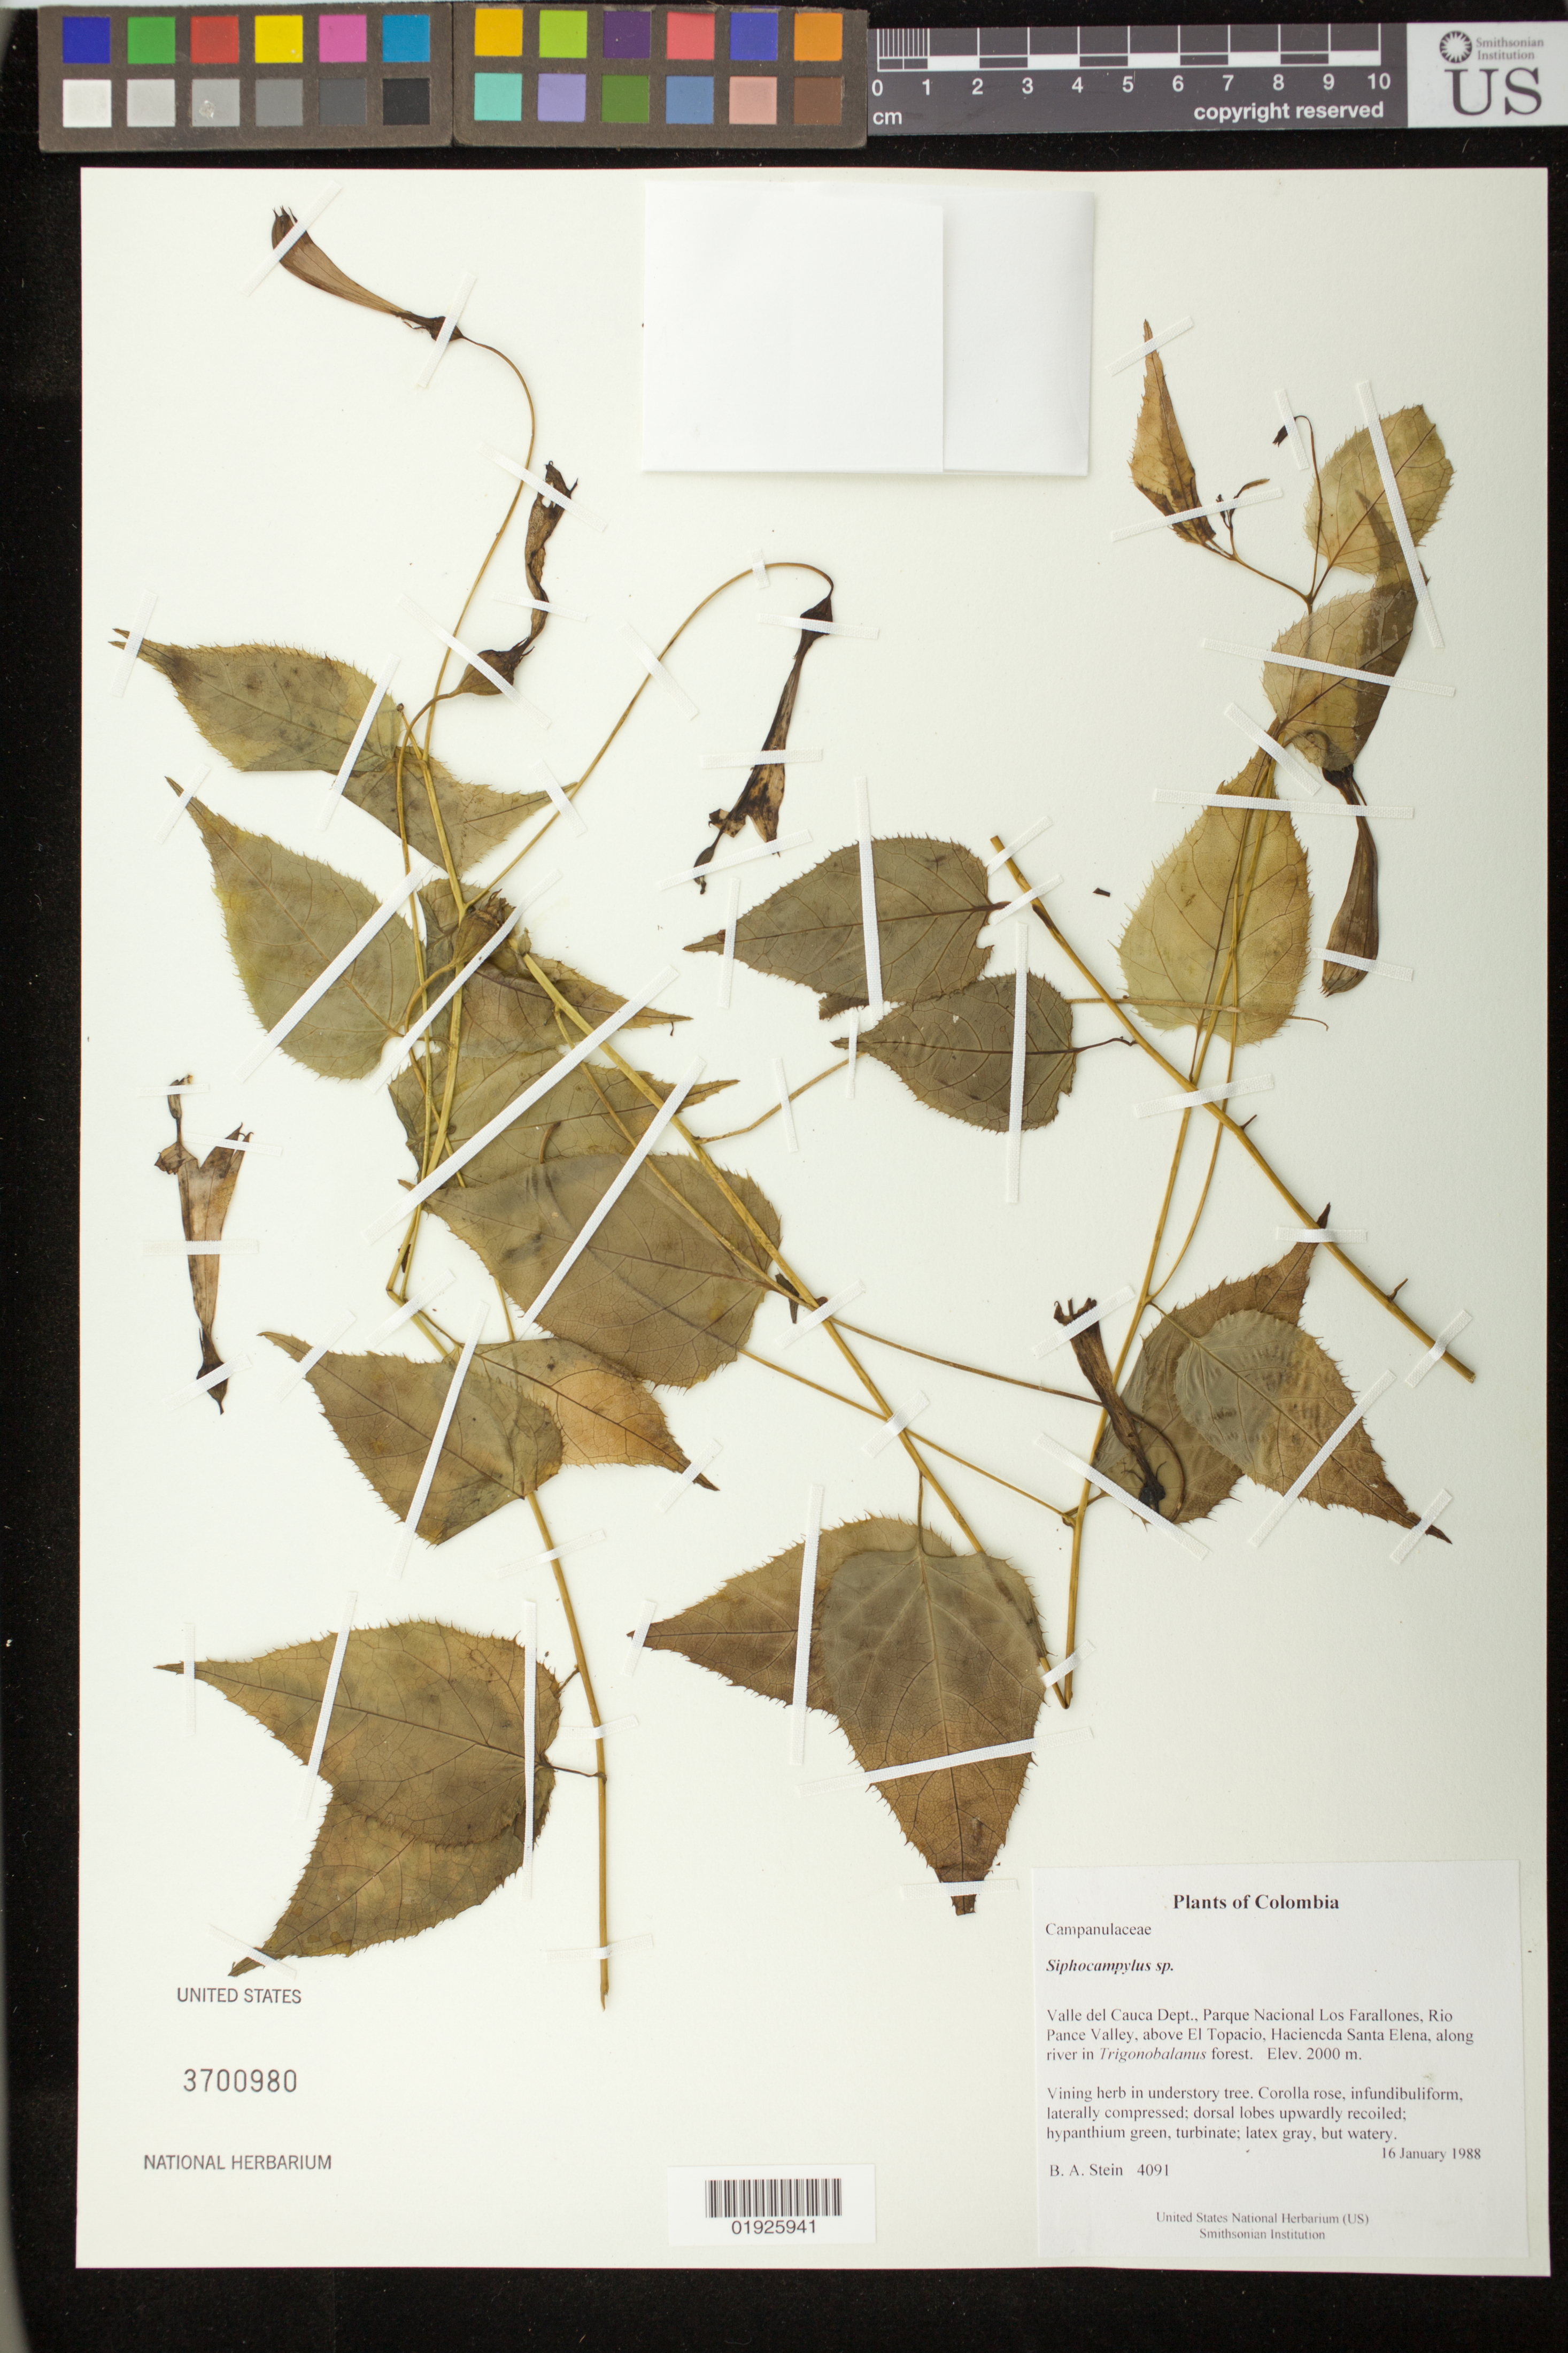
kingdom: Plantae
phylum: Tracheophyta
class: Magnoliopsida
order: Asterales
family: Campanulaceae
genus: Siphocampylus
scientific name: Siphocampylus sp.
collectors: B. A. Stein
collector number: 4091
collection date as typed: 16 January 1988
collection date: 1988-01-16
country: Colombia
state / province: Valle del Cauca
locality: Parque Nacional Los Farallones, Rio Pance Valley, above El Topacio, Haciencda Santa Elena, along river.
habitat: Forest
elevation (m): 2000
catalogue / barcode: US 3700980